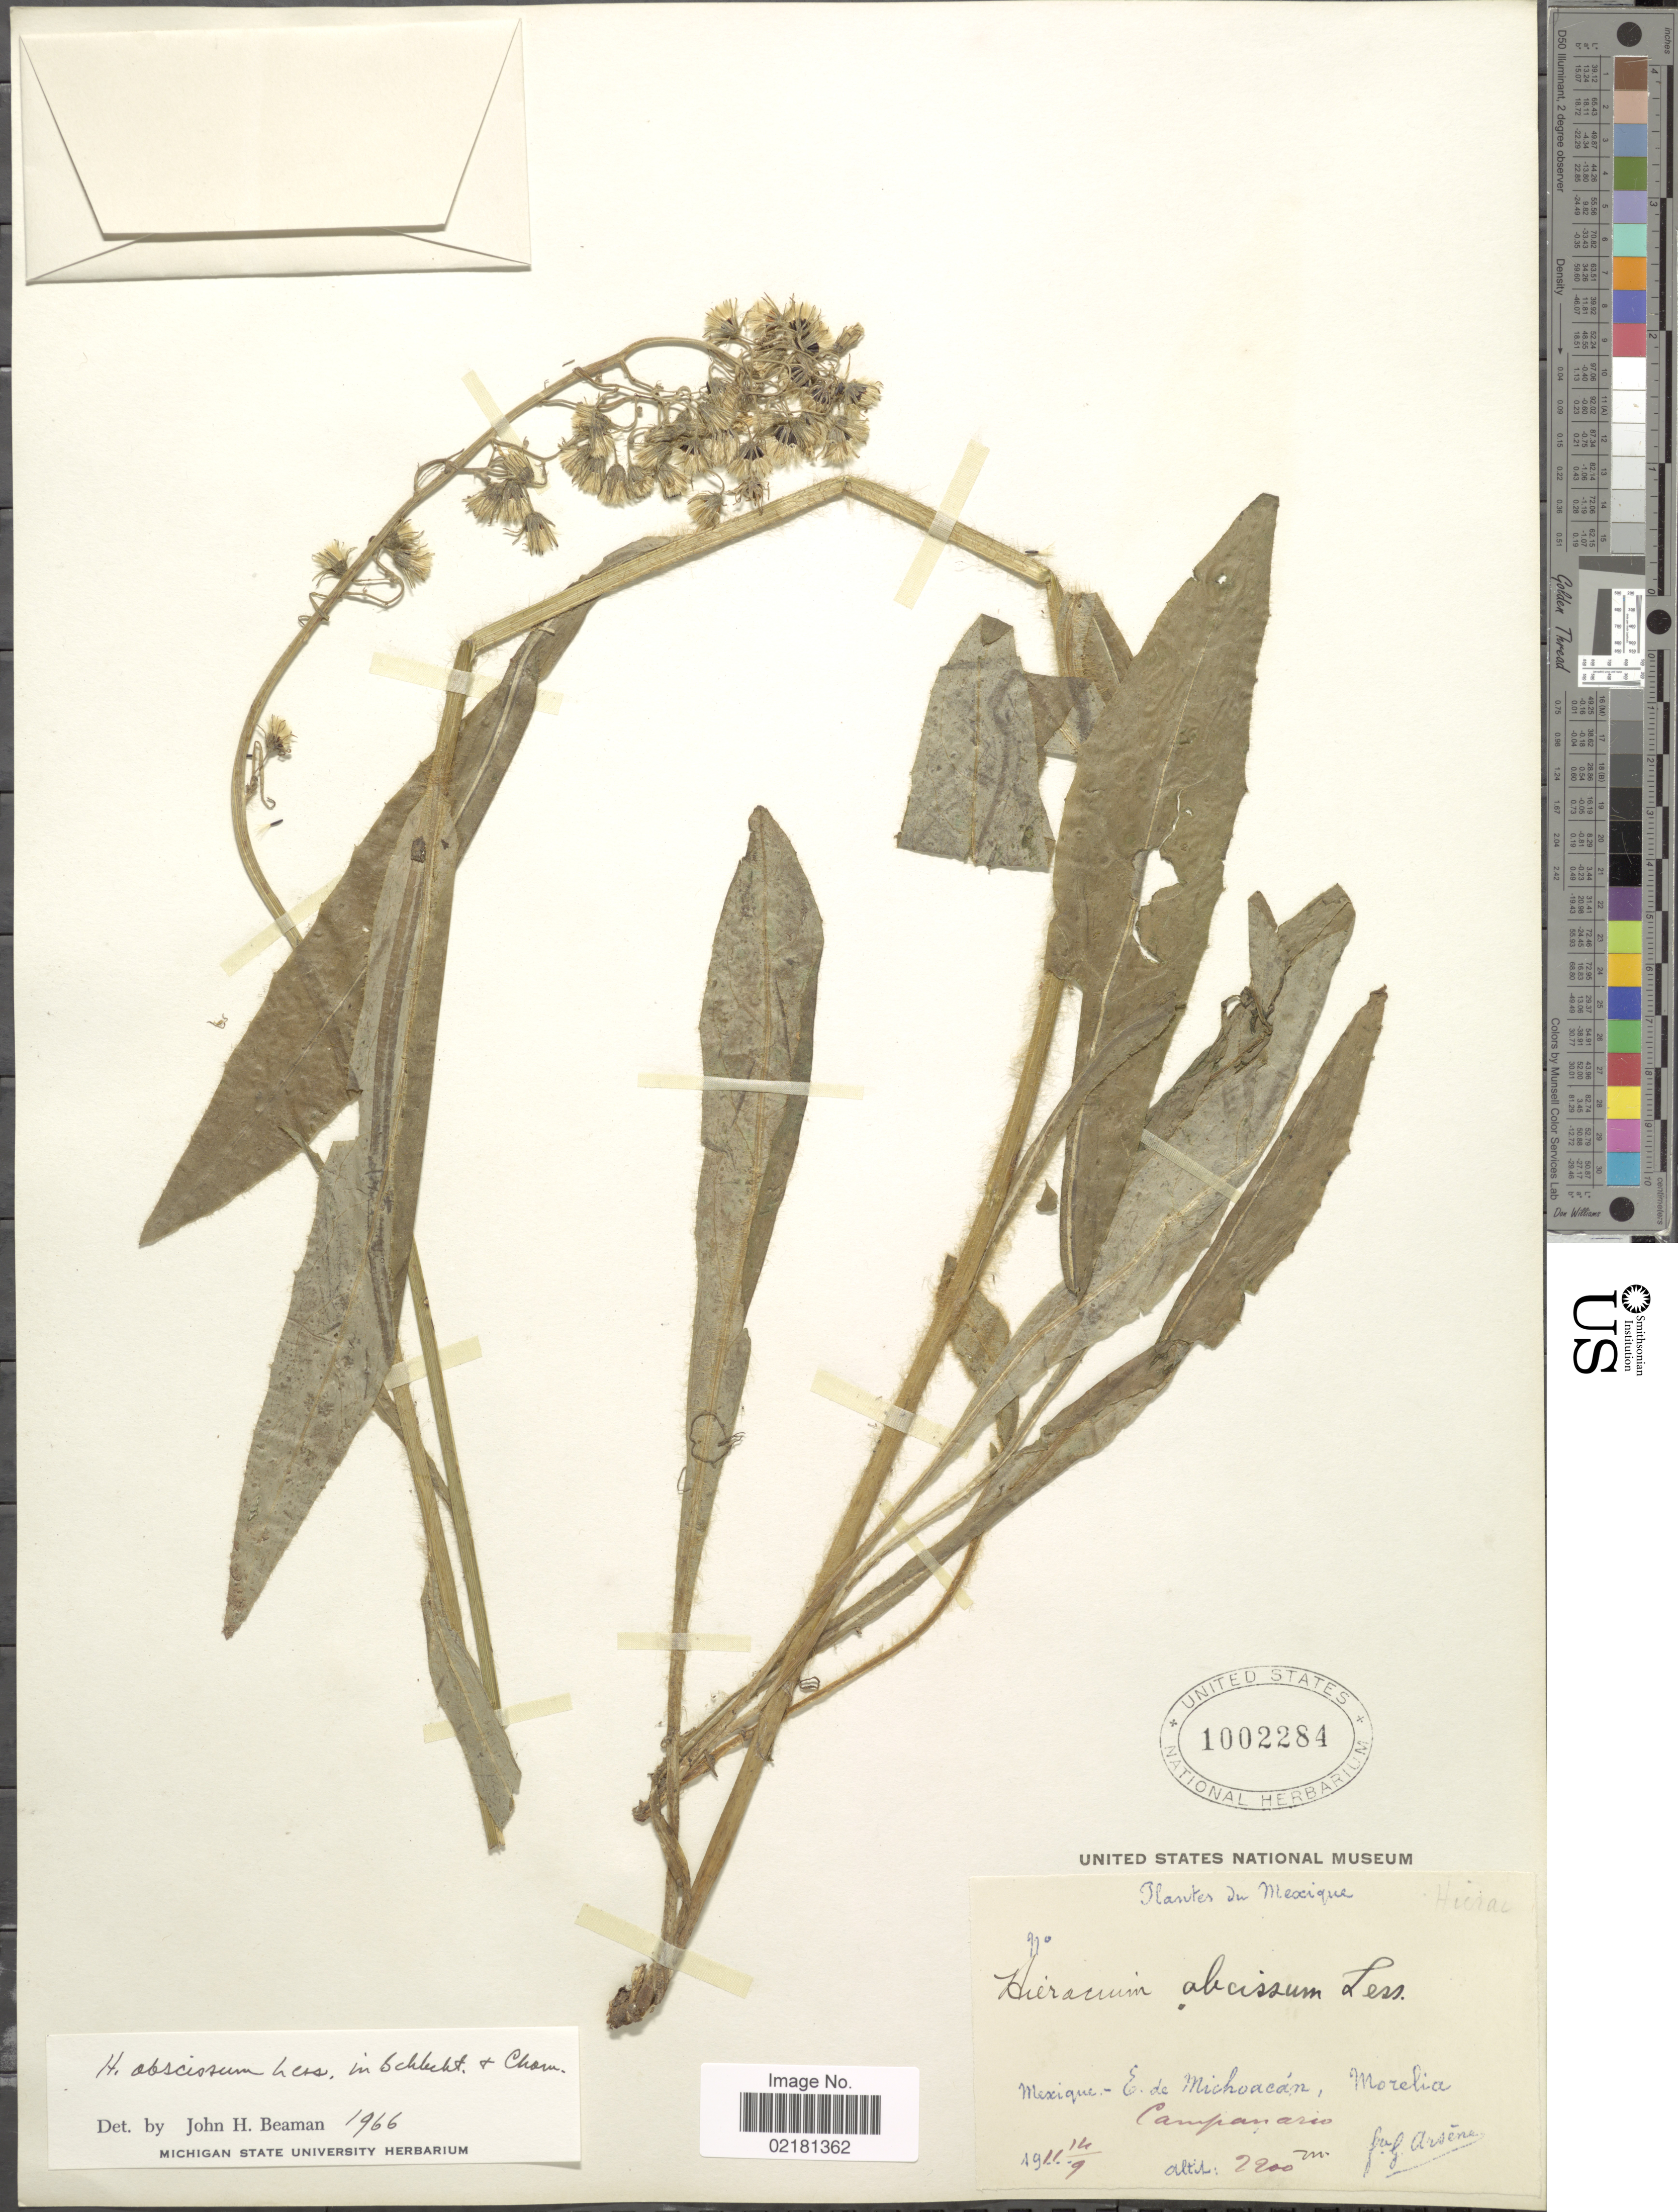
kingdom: Plantae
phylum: Tracheophyta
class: Magnoliopsida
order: Asterales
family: Asteraceae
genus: Hieracium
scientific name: Hieracium abscissum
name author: Less.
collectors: Bro. G. Arsène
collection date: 1911-09-14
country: Mexico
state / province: Michoacán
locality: E. de Michoacan, Morelia, Campanario.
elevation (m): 2200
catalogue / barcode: US 1002284